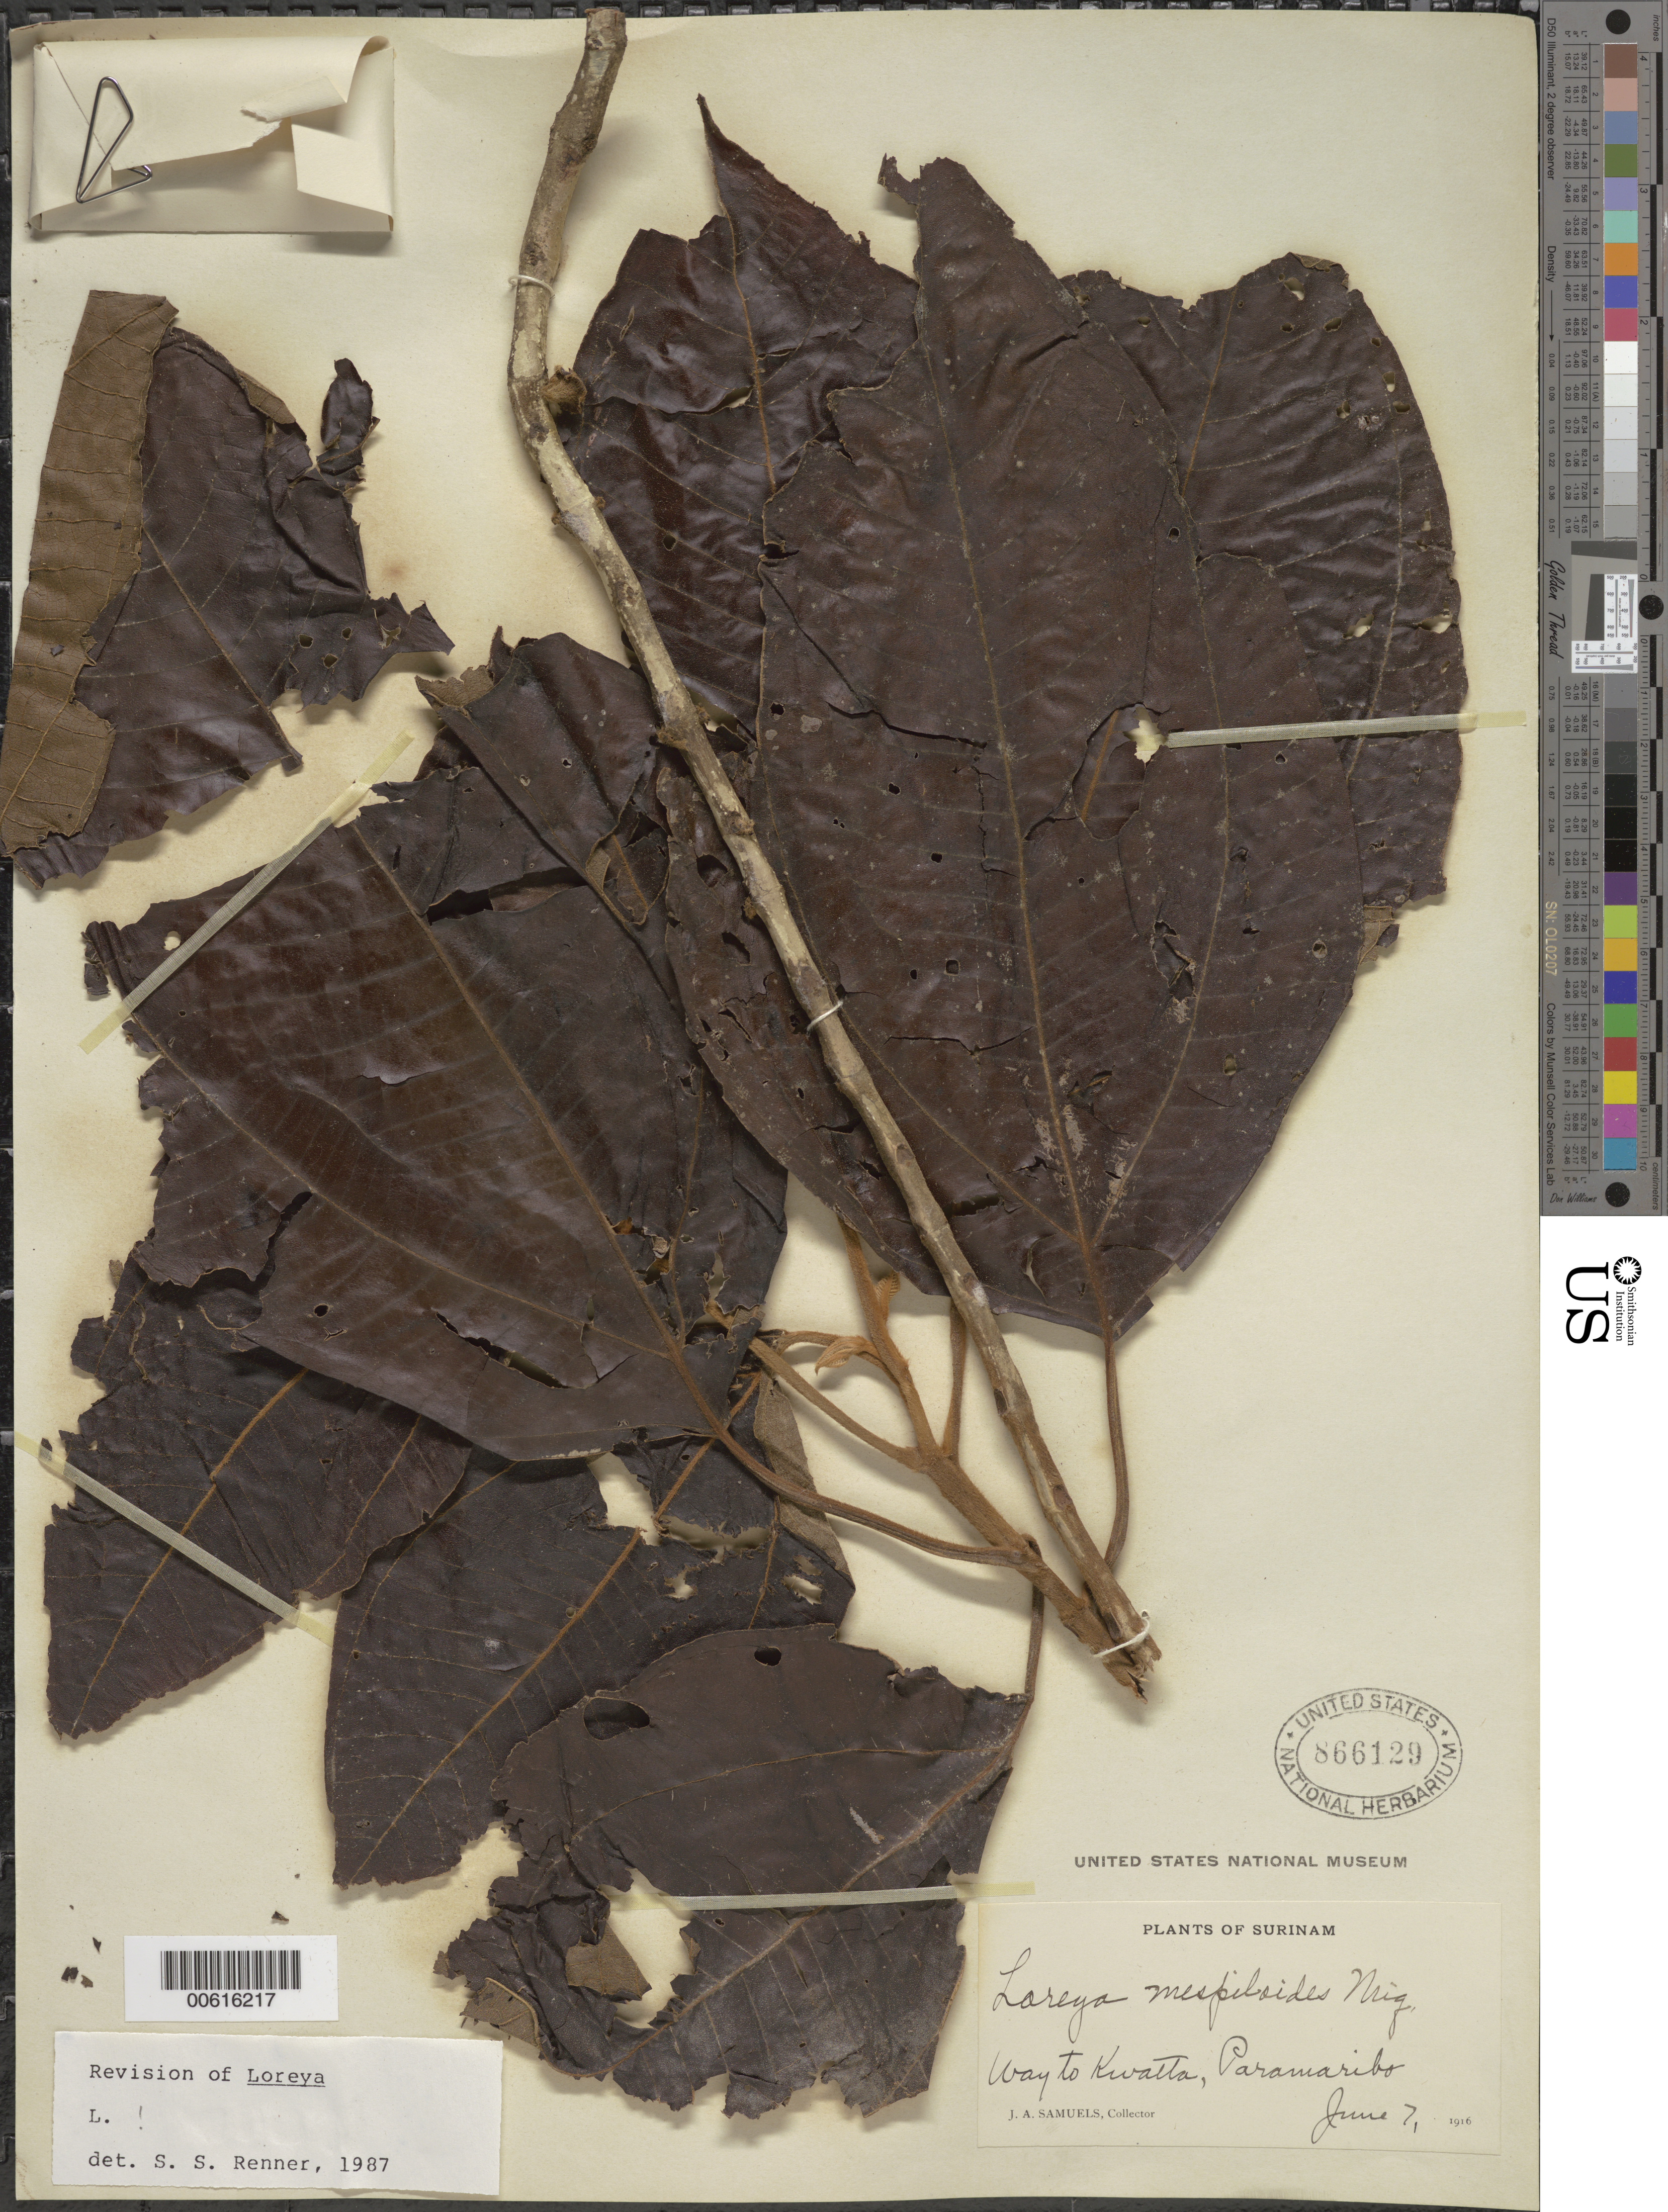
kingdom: Plantae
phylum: Tracheophyta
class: Magnoliopsida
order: Myrtales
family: Melastomataceae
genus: Bellucia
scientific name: Bellucia mespiloides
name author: (Miq.) J.F. Macbr.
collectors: J. A. Samuels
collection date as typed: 7-Jun-16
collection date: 1916-06-07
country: Suriname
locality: Kwatta, Paramaribo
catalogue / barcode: US 866129